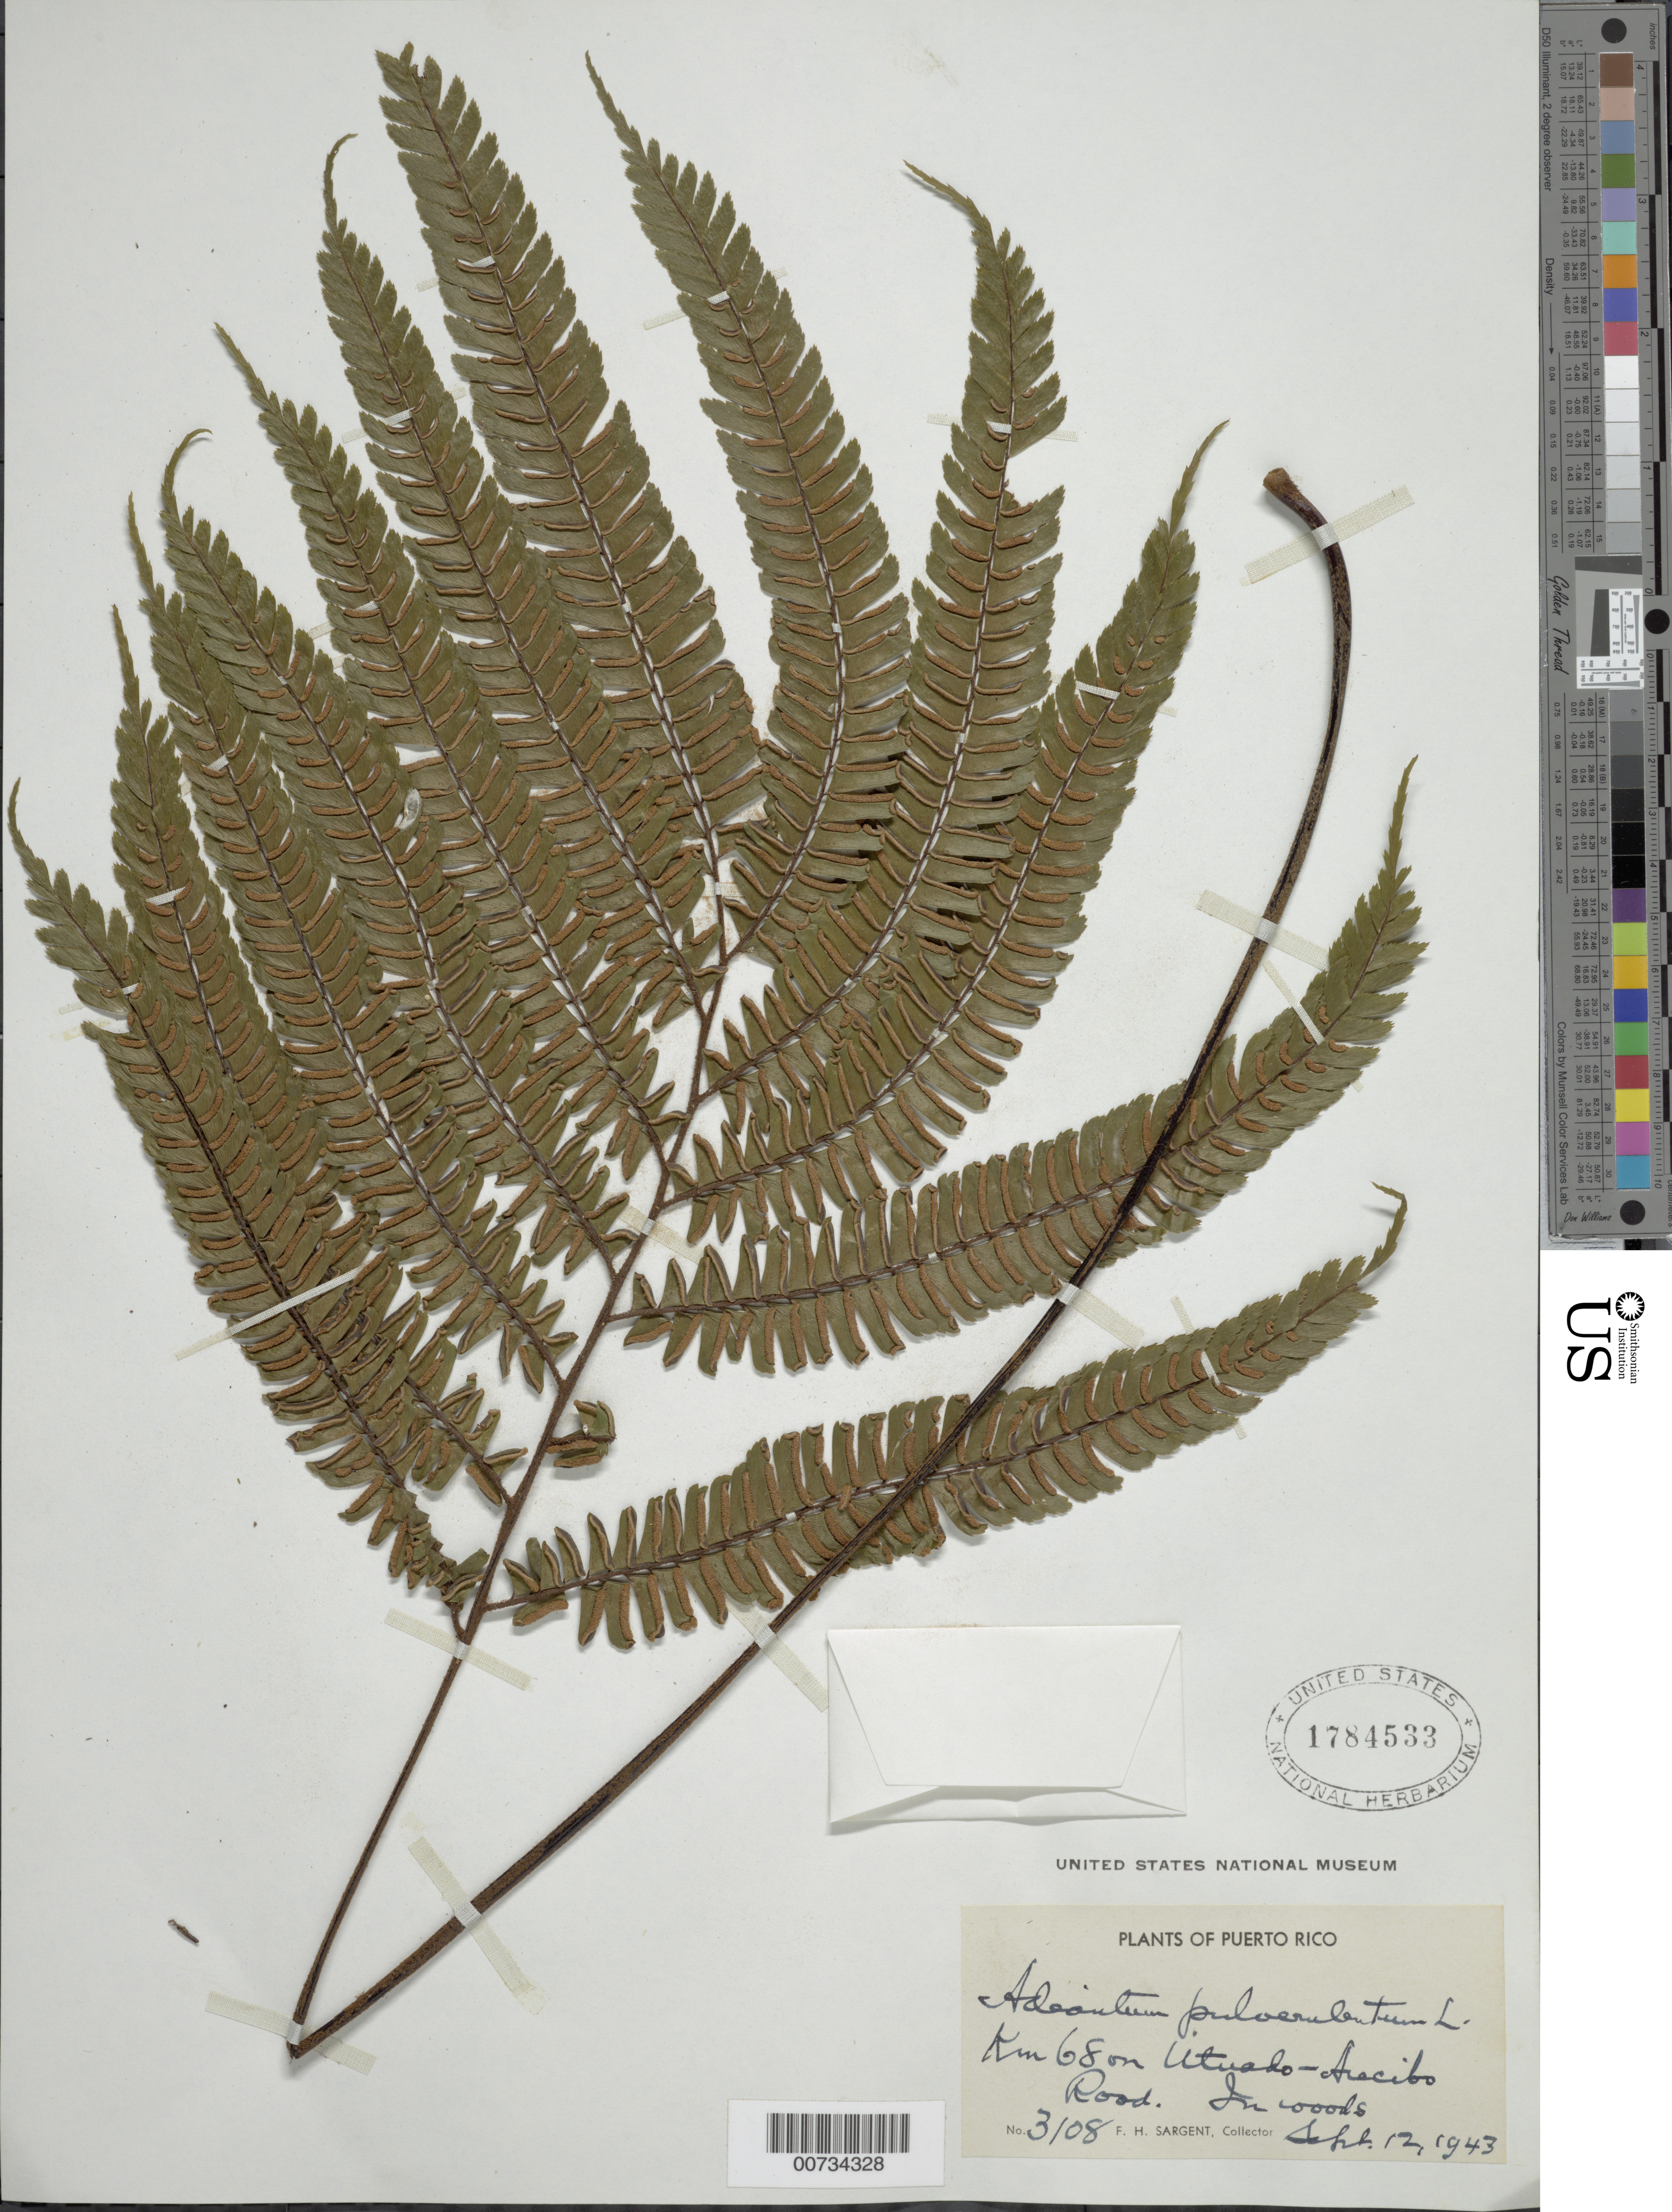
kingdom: Plantae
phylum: Tracheophyta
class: Polypodiopsida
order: Polypodiales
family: Pteridaceae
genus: Adiantum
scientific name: Adiantum pulverulentum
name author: L.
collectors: F. H. Sargent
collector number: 3108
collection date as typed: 12 Sep 1943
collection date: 1943-09-12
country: Puerto Rico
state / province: Arecibo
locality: Utuado-Arecibo Road, km 68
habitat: In woods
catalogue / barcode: US 1784533